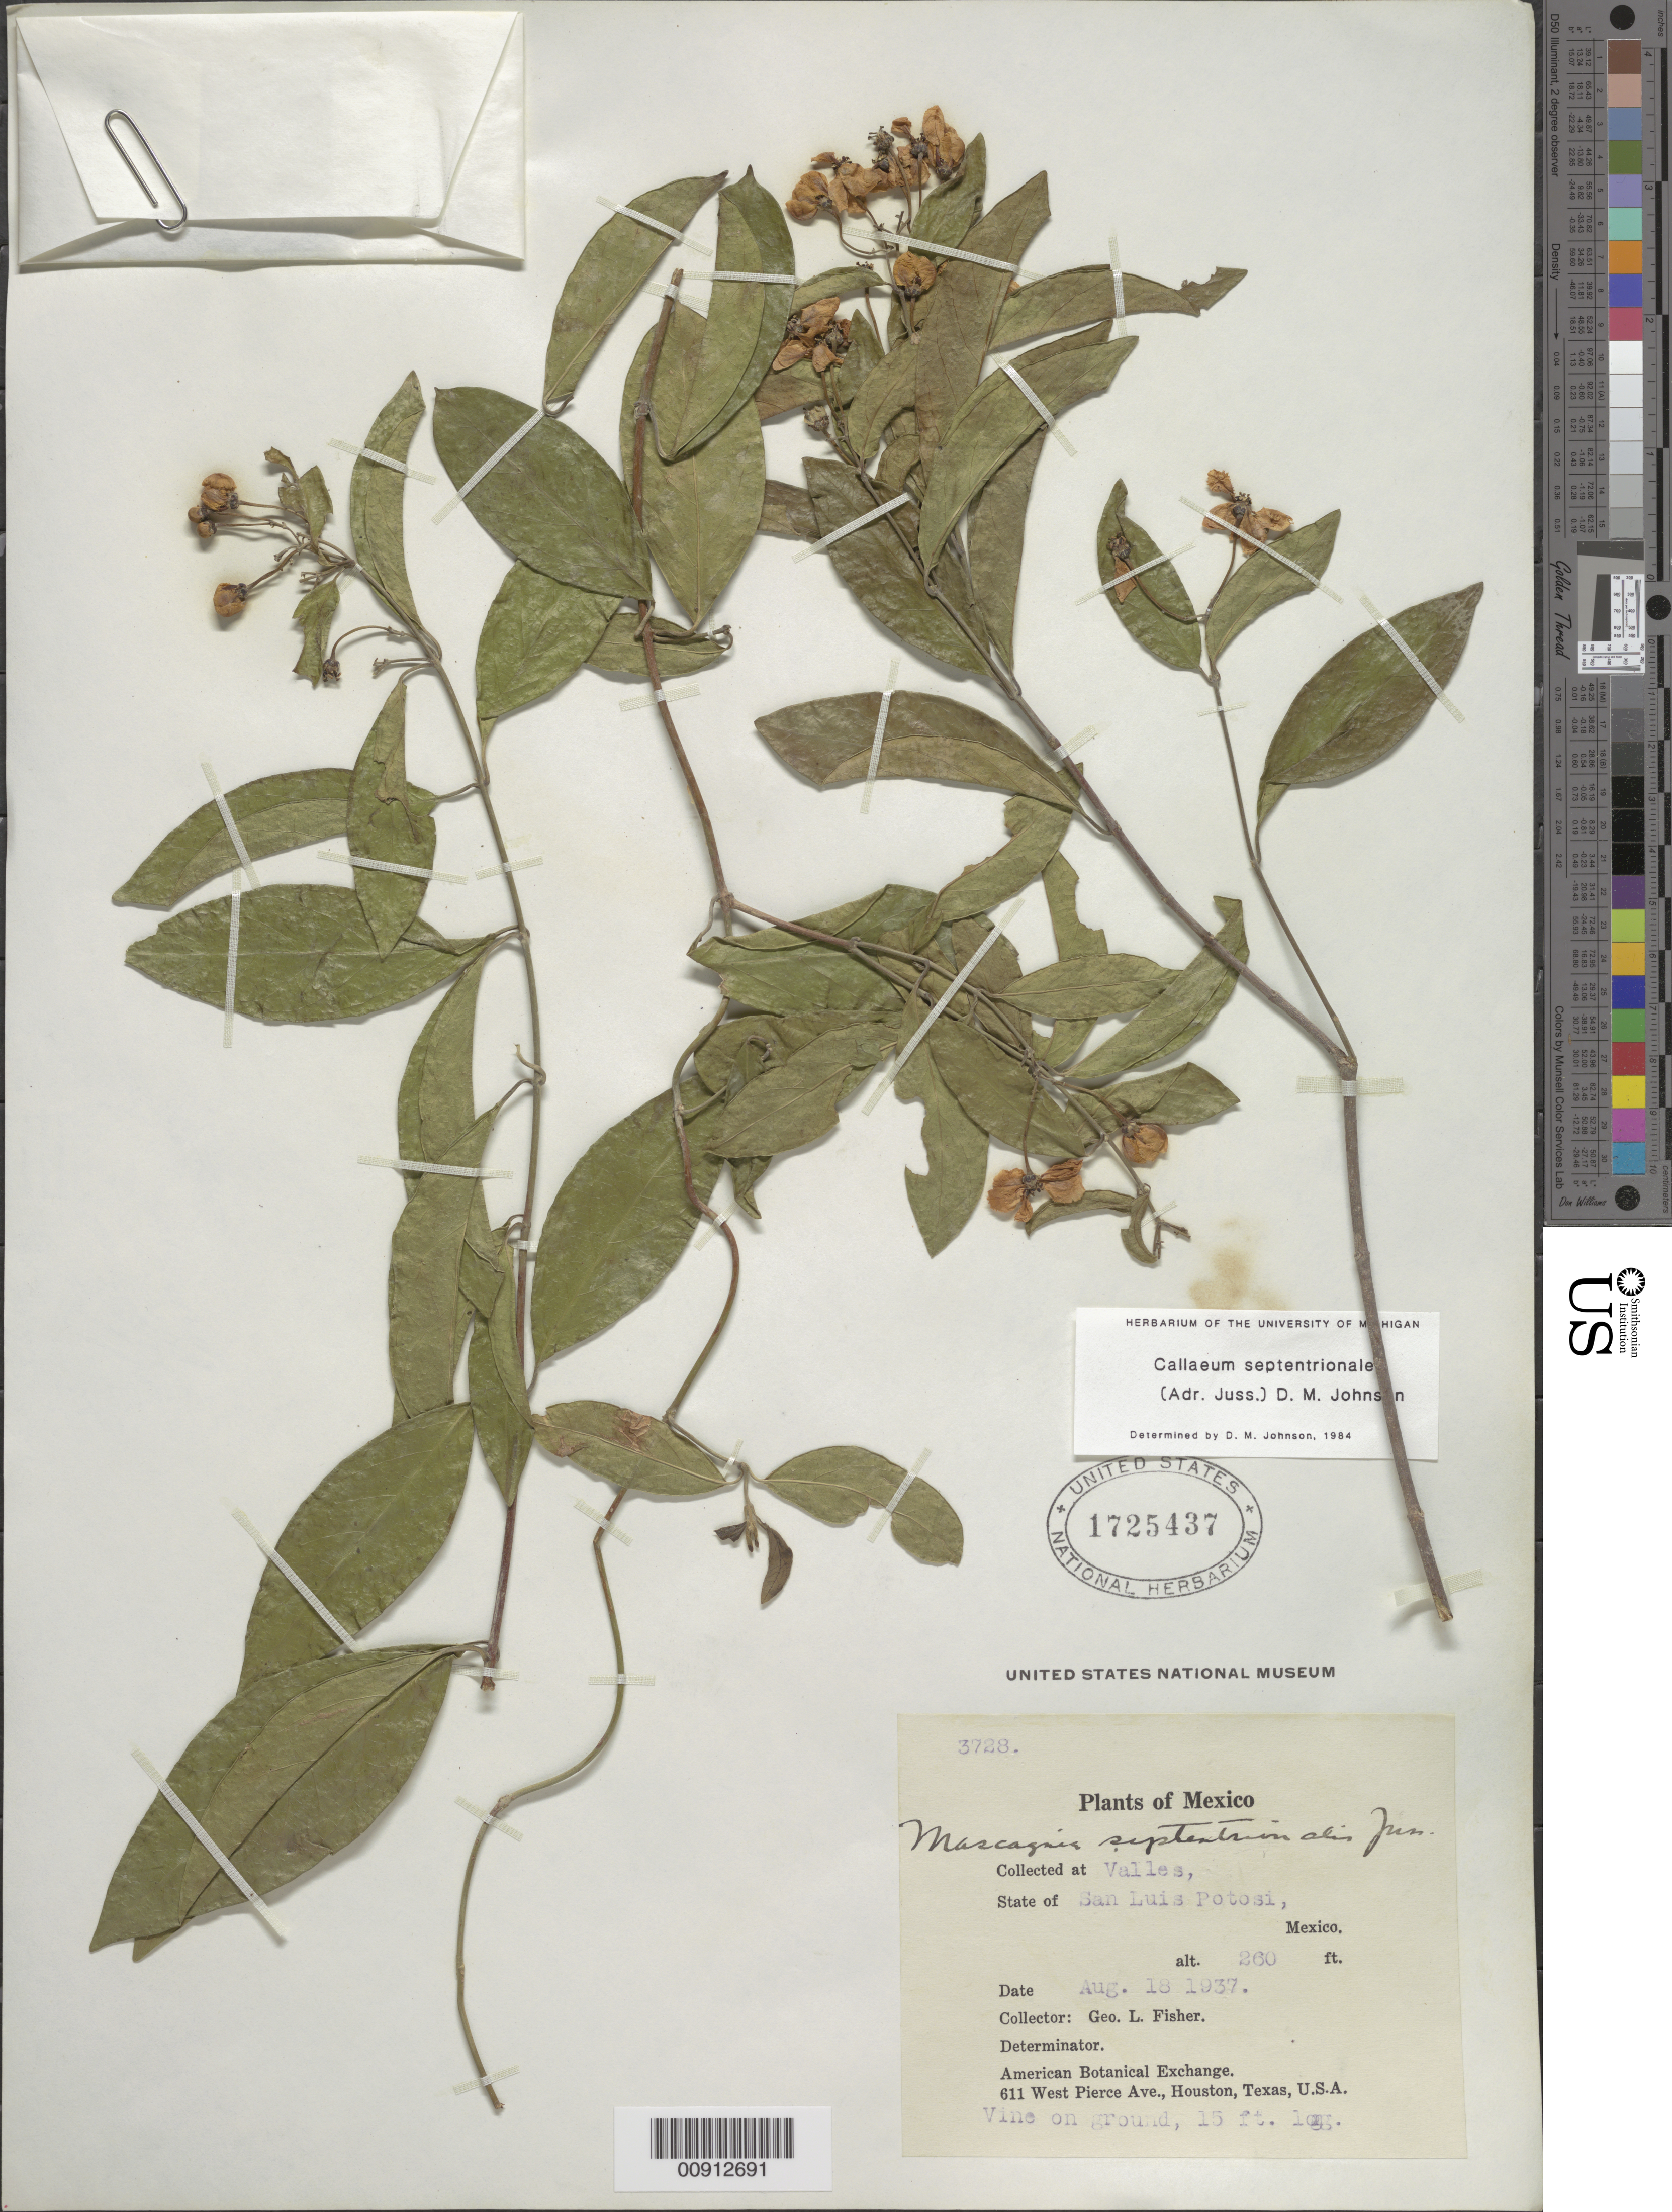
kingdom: Plantae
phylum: Tracheophyta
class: Magnoliopsida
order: Malpighiales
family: Malpighiaceae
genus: Callaeum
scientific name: Callaeum septentrionale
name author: (A. Juss.) D.M. Johnson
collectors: G. L. Fisher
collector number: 3728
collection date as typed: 18 Aug 1937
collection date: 1937-08-18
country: Mexico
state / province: San Luis Potosí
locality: Valles, State of San Luis Potosí.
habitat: Vine on ground.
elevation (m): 79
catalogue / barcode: US 1725437